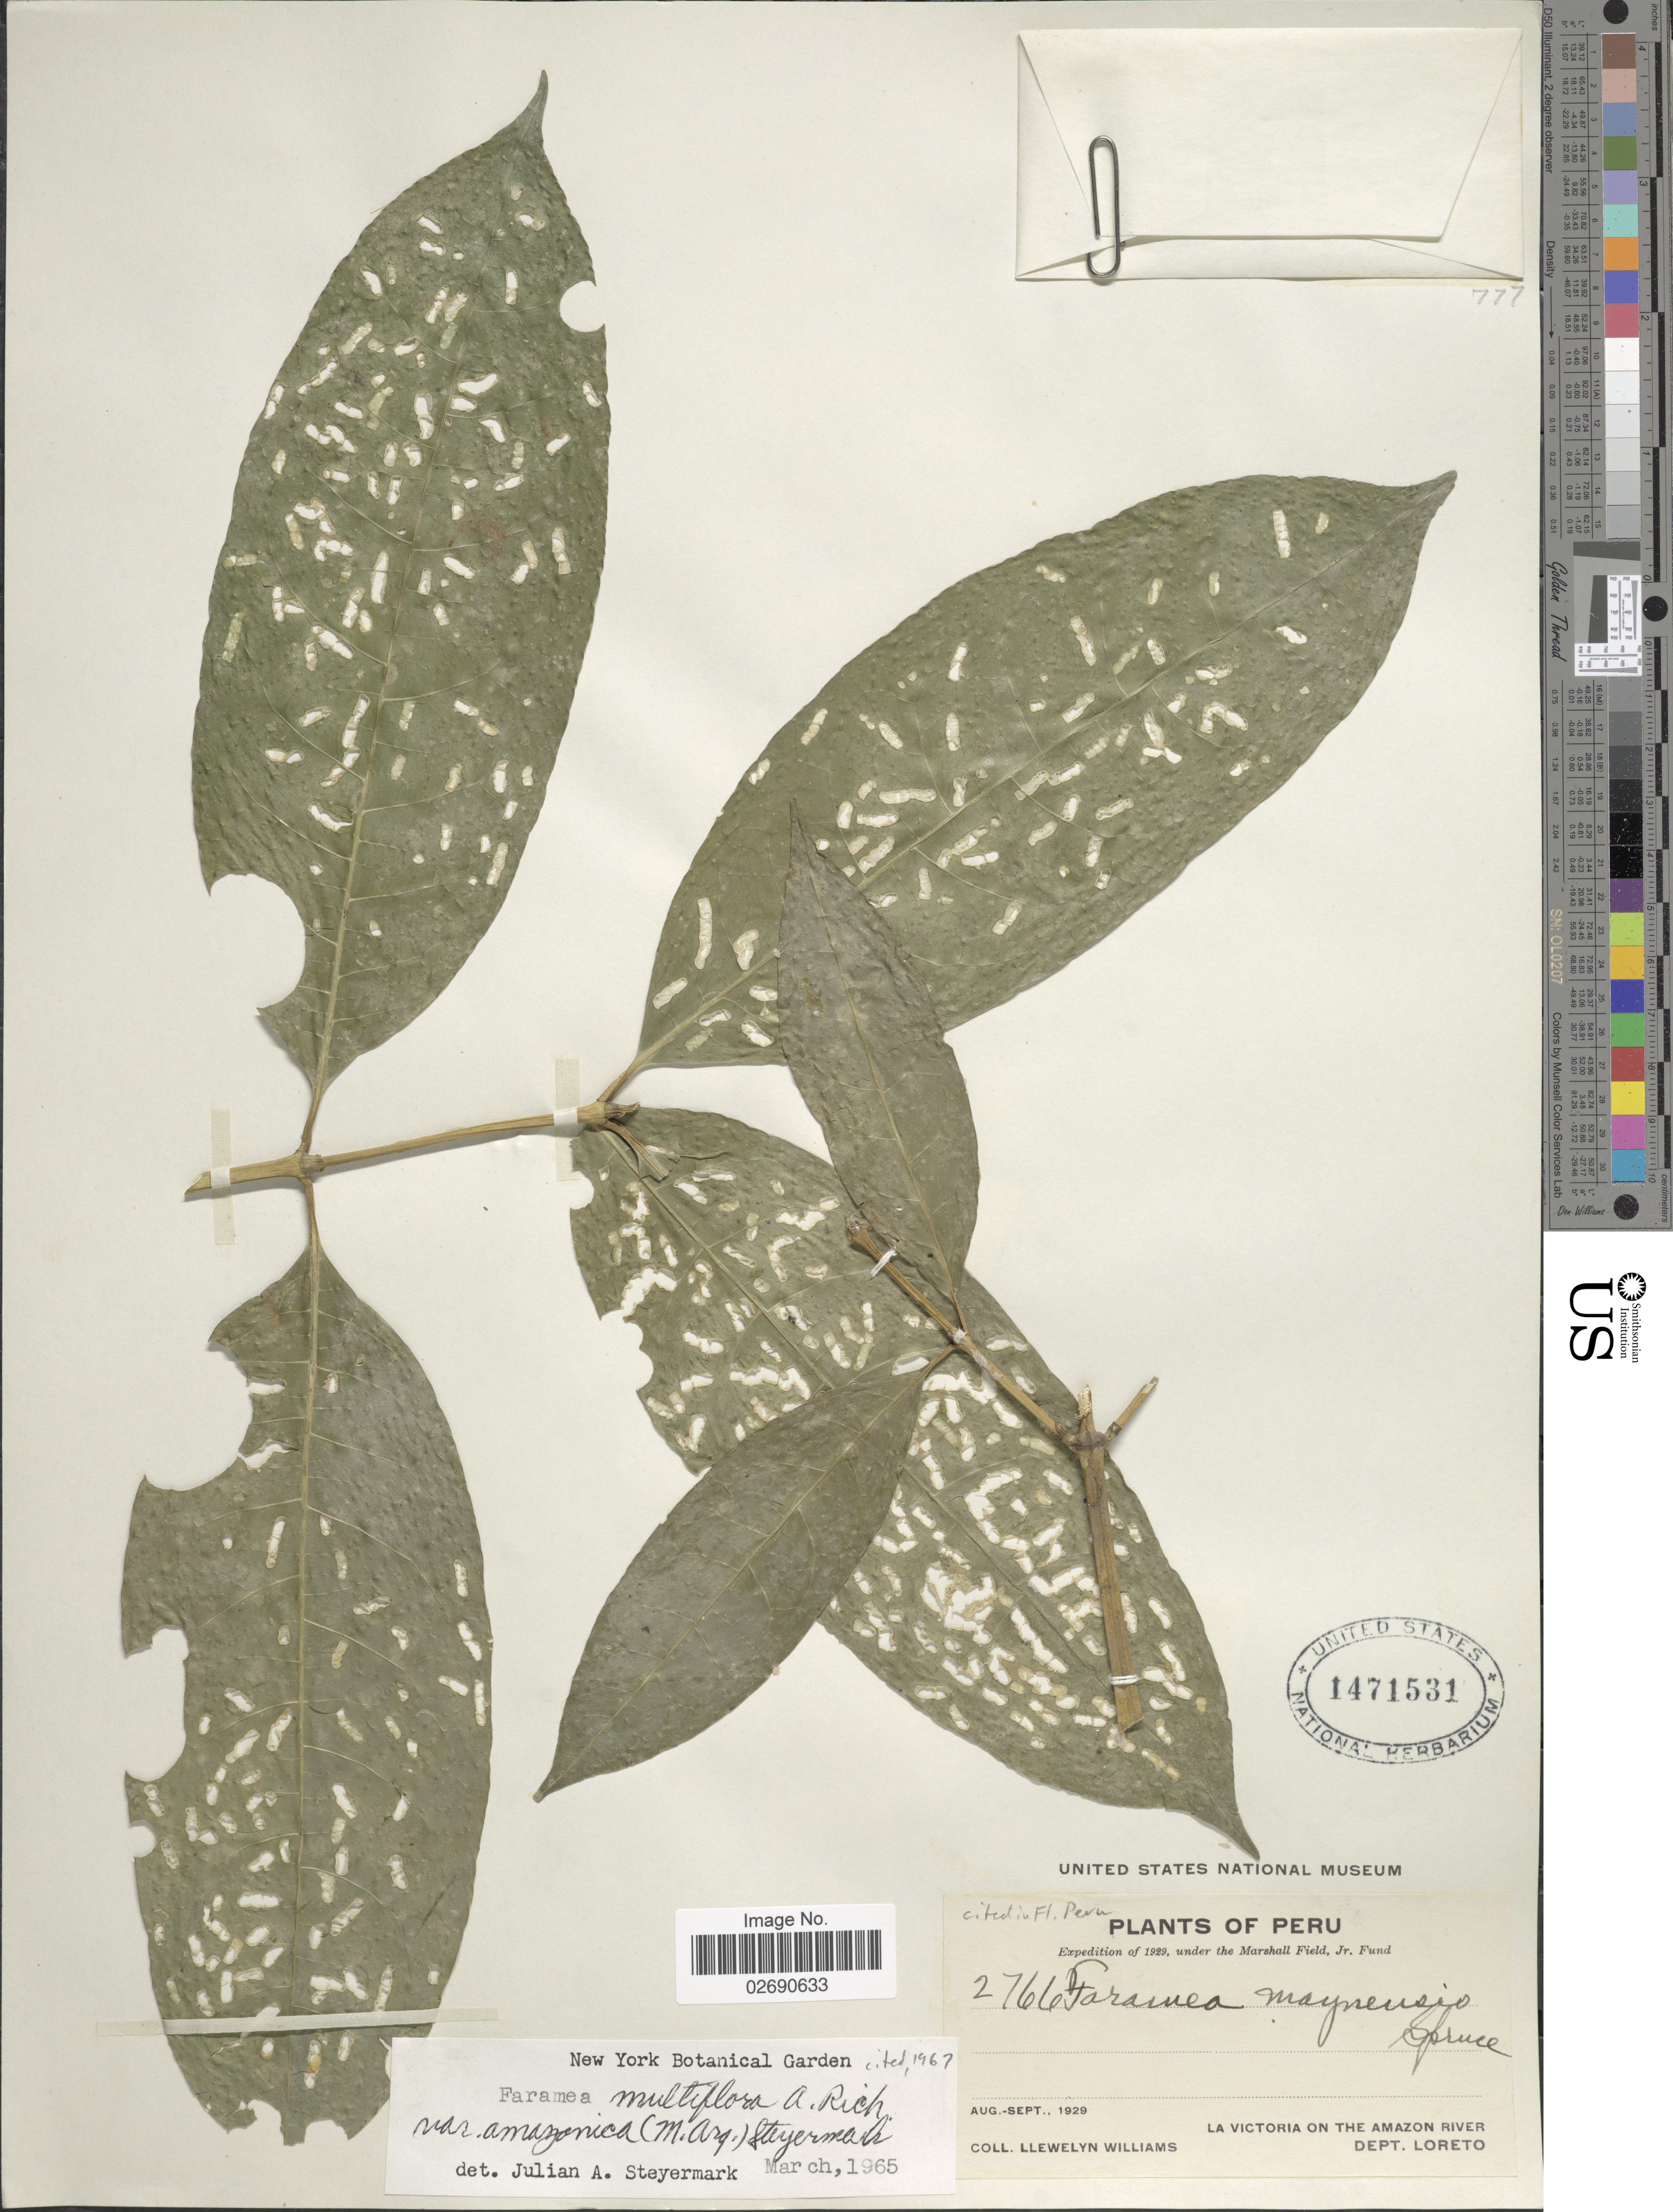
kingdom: Plantae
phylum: Tracheophyta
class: Magnoliopsida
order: Gentianales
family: Rubiaceae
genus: Faramea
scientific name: Faramea multiflora var. amazonica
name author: (Müll. Arg.) Steyerm.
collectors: Ll. Williams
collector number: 2766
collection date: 1929-08/1929-09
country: Peru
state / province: Loreto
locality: La Victoria On The Amazon River Dept Loreto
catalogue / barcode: US 1471531